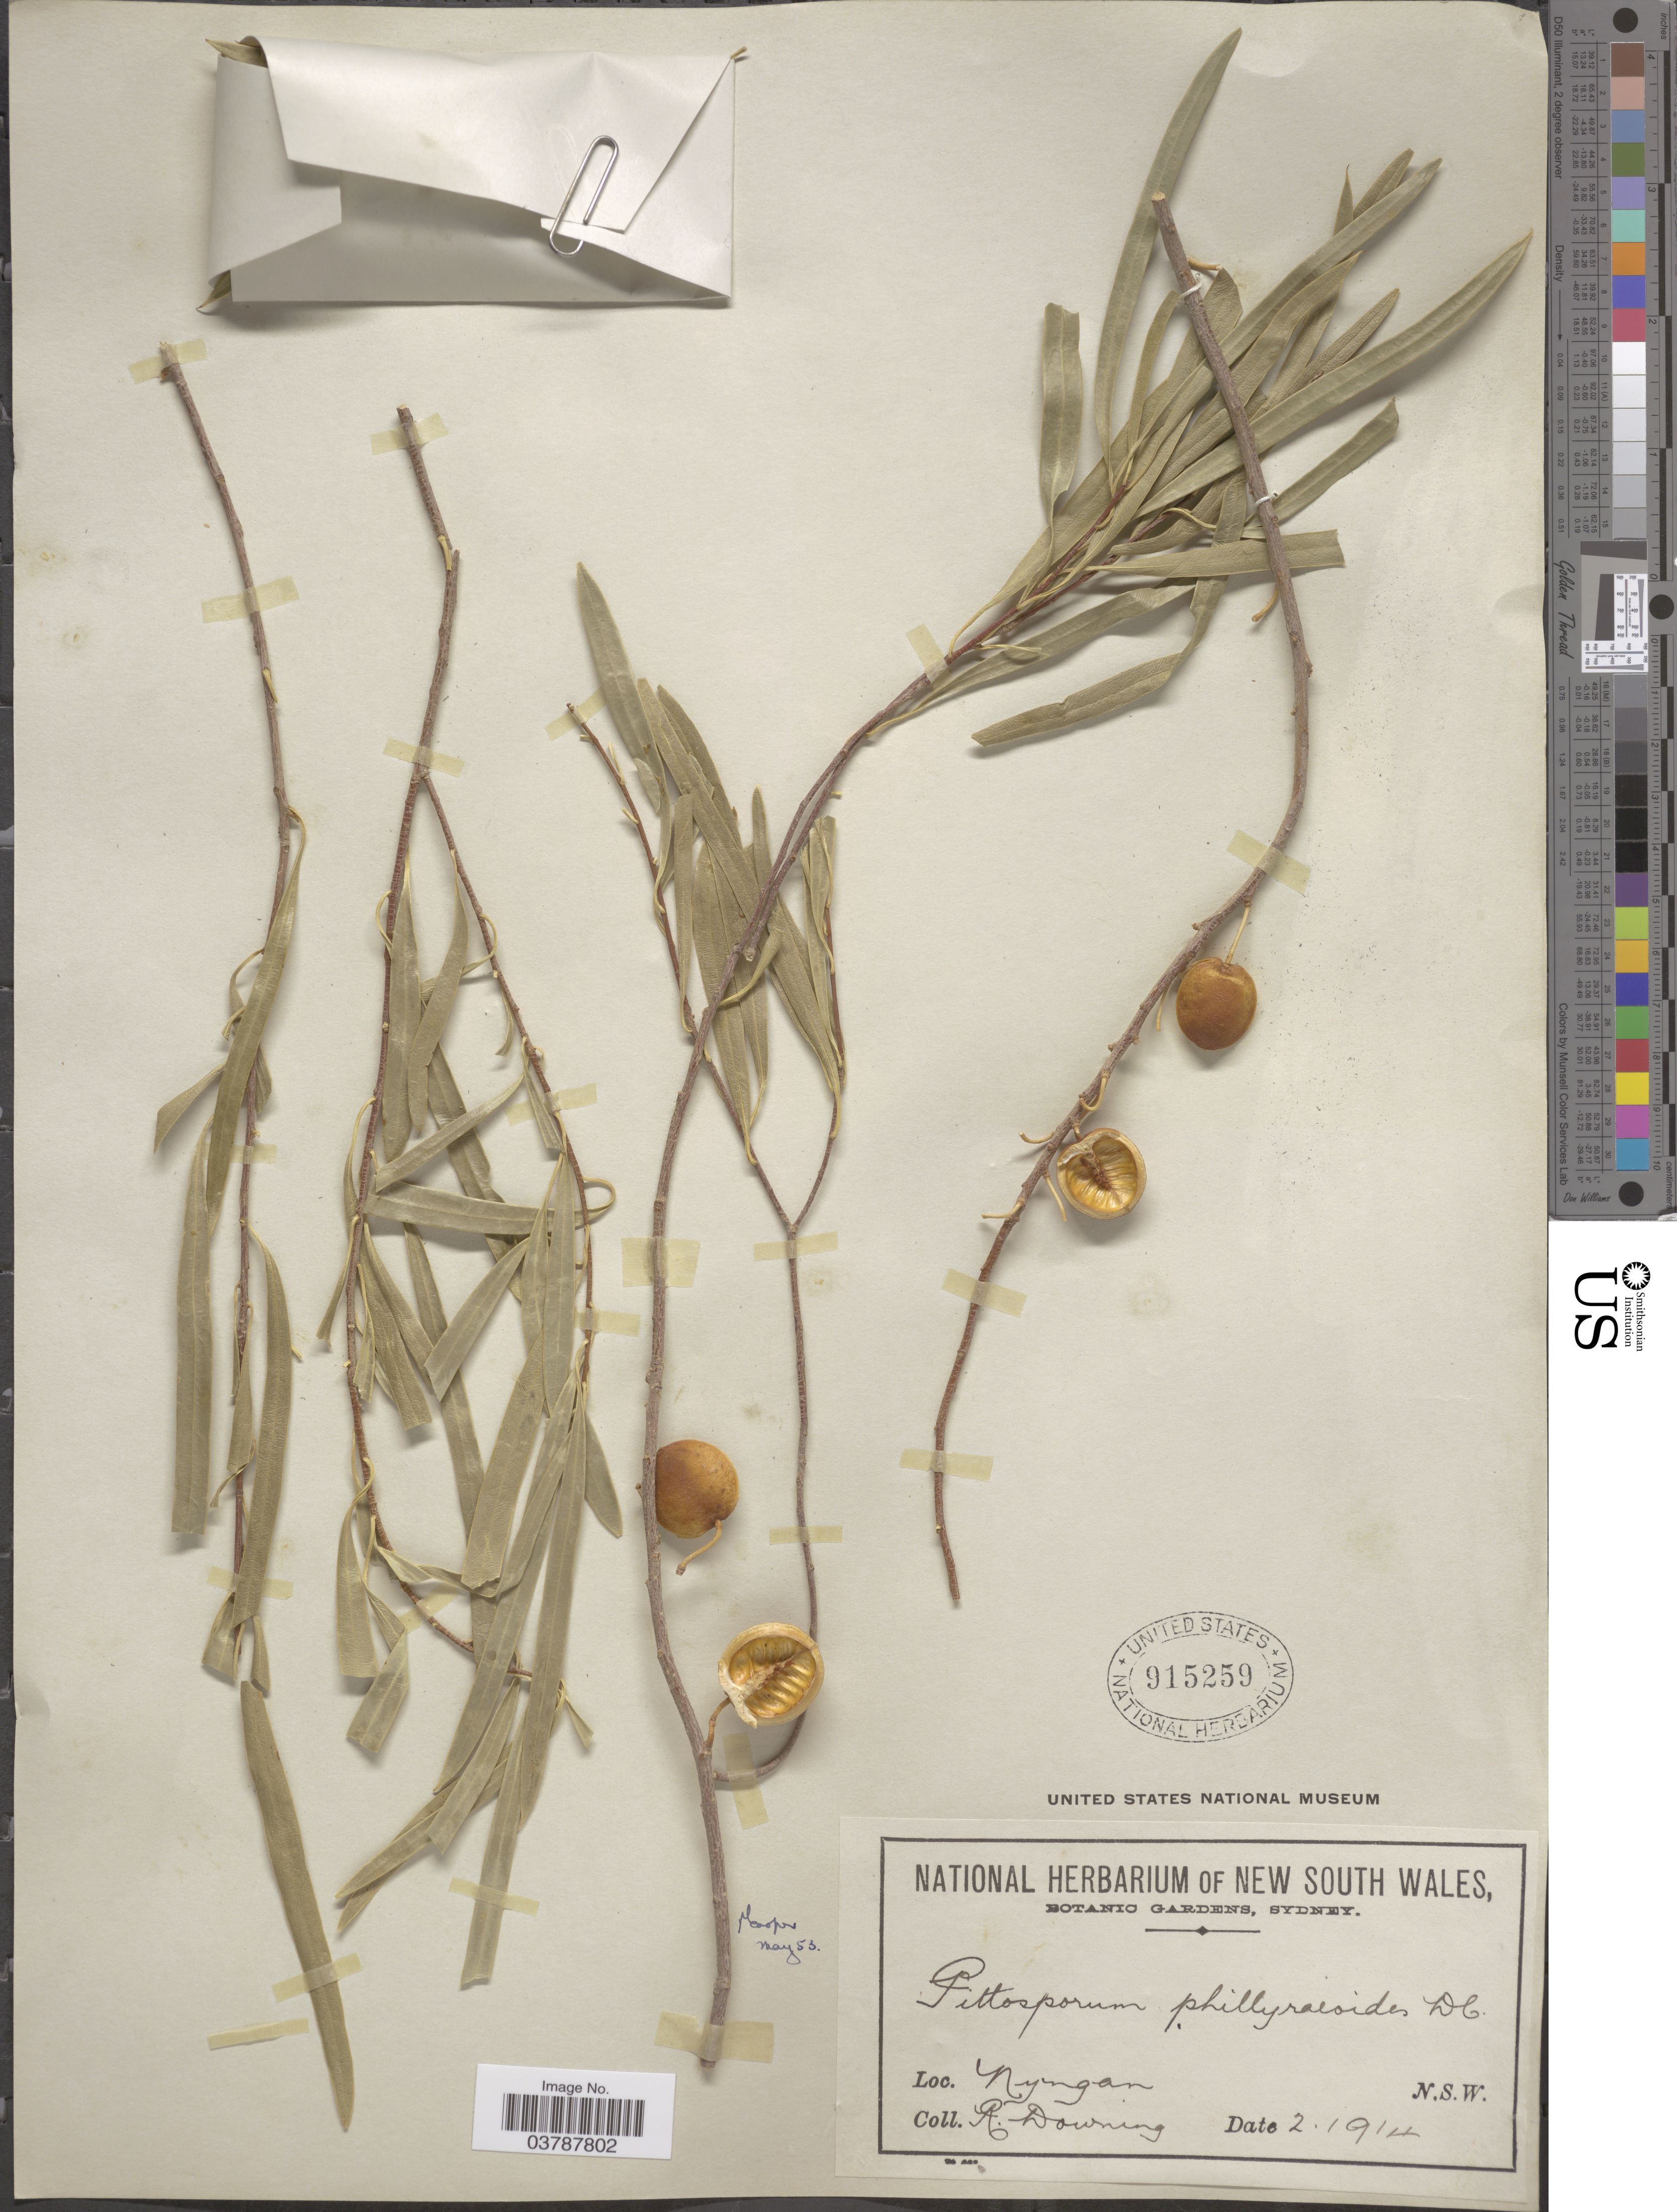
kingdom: Plantae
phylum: Tracheophyta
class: Magnoliopsida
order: Apiales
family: Pittosporaceae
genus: Pittosporum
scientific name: Pittosporum phillyreoides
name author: DC.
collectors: R. Downing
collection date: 1914-02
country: Australia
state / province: New South Wales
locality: Nyngan.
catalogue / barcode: US 915259